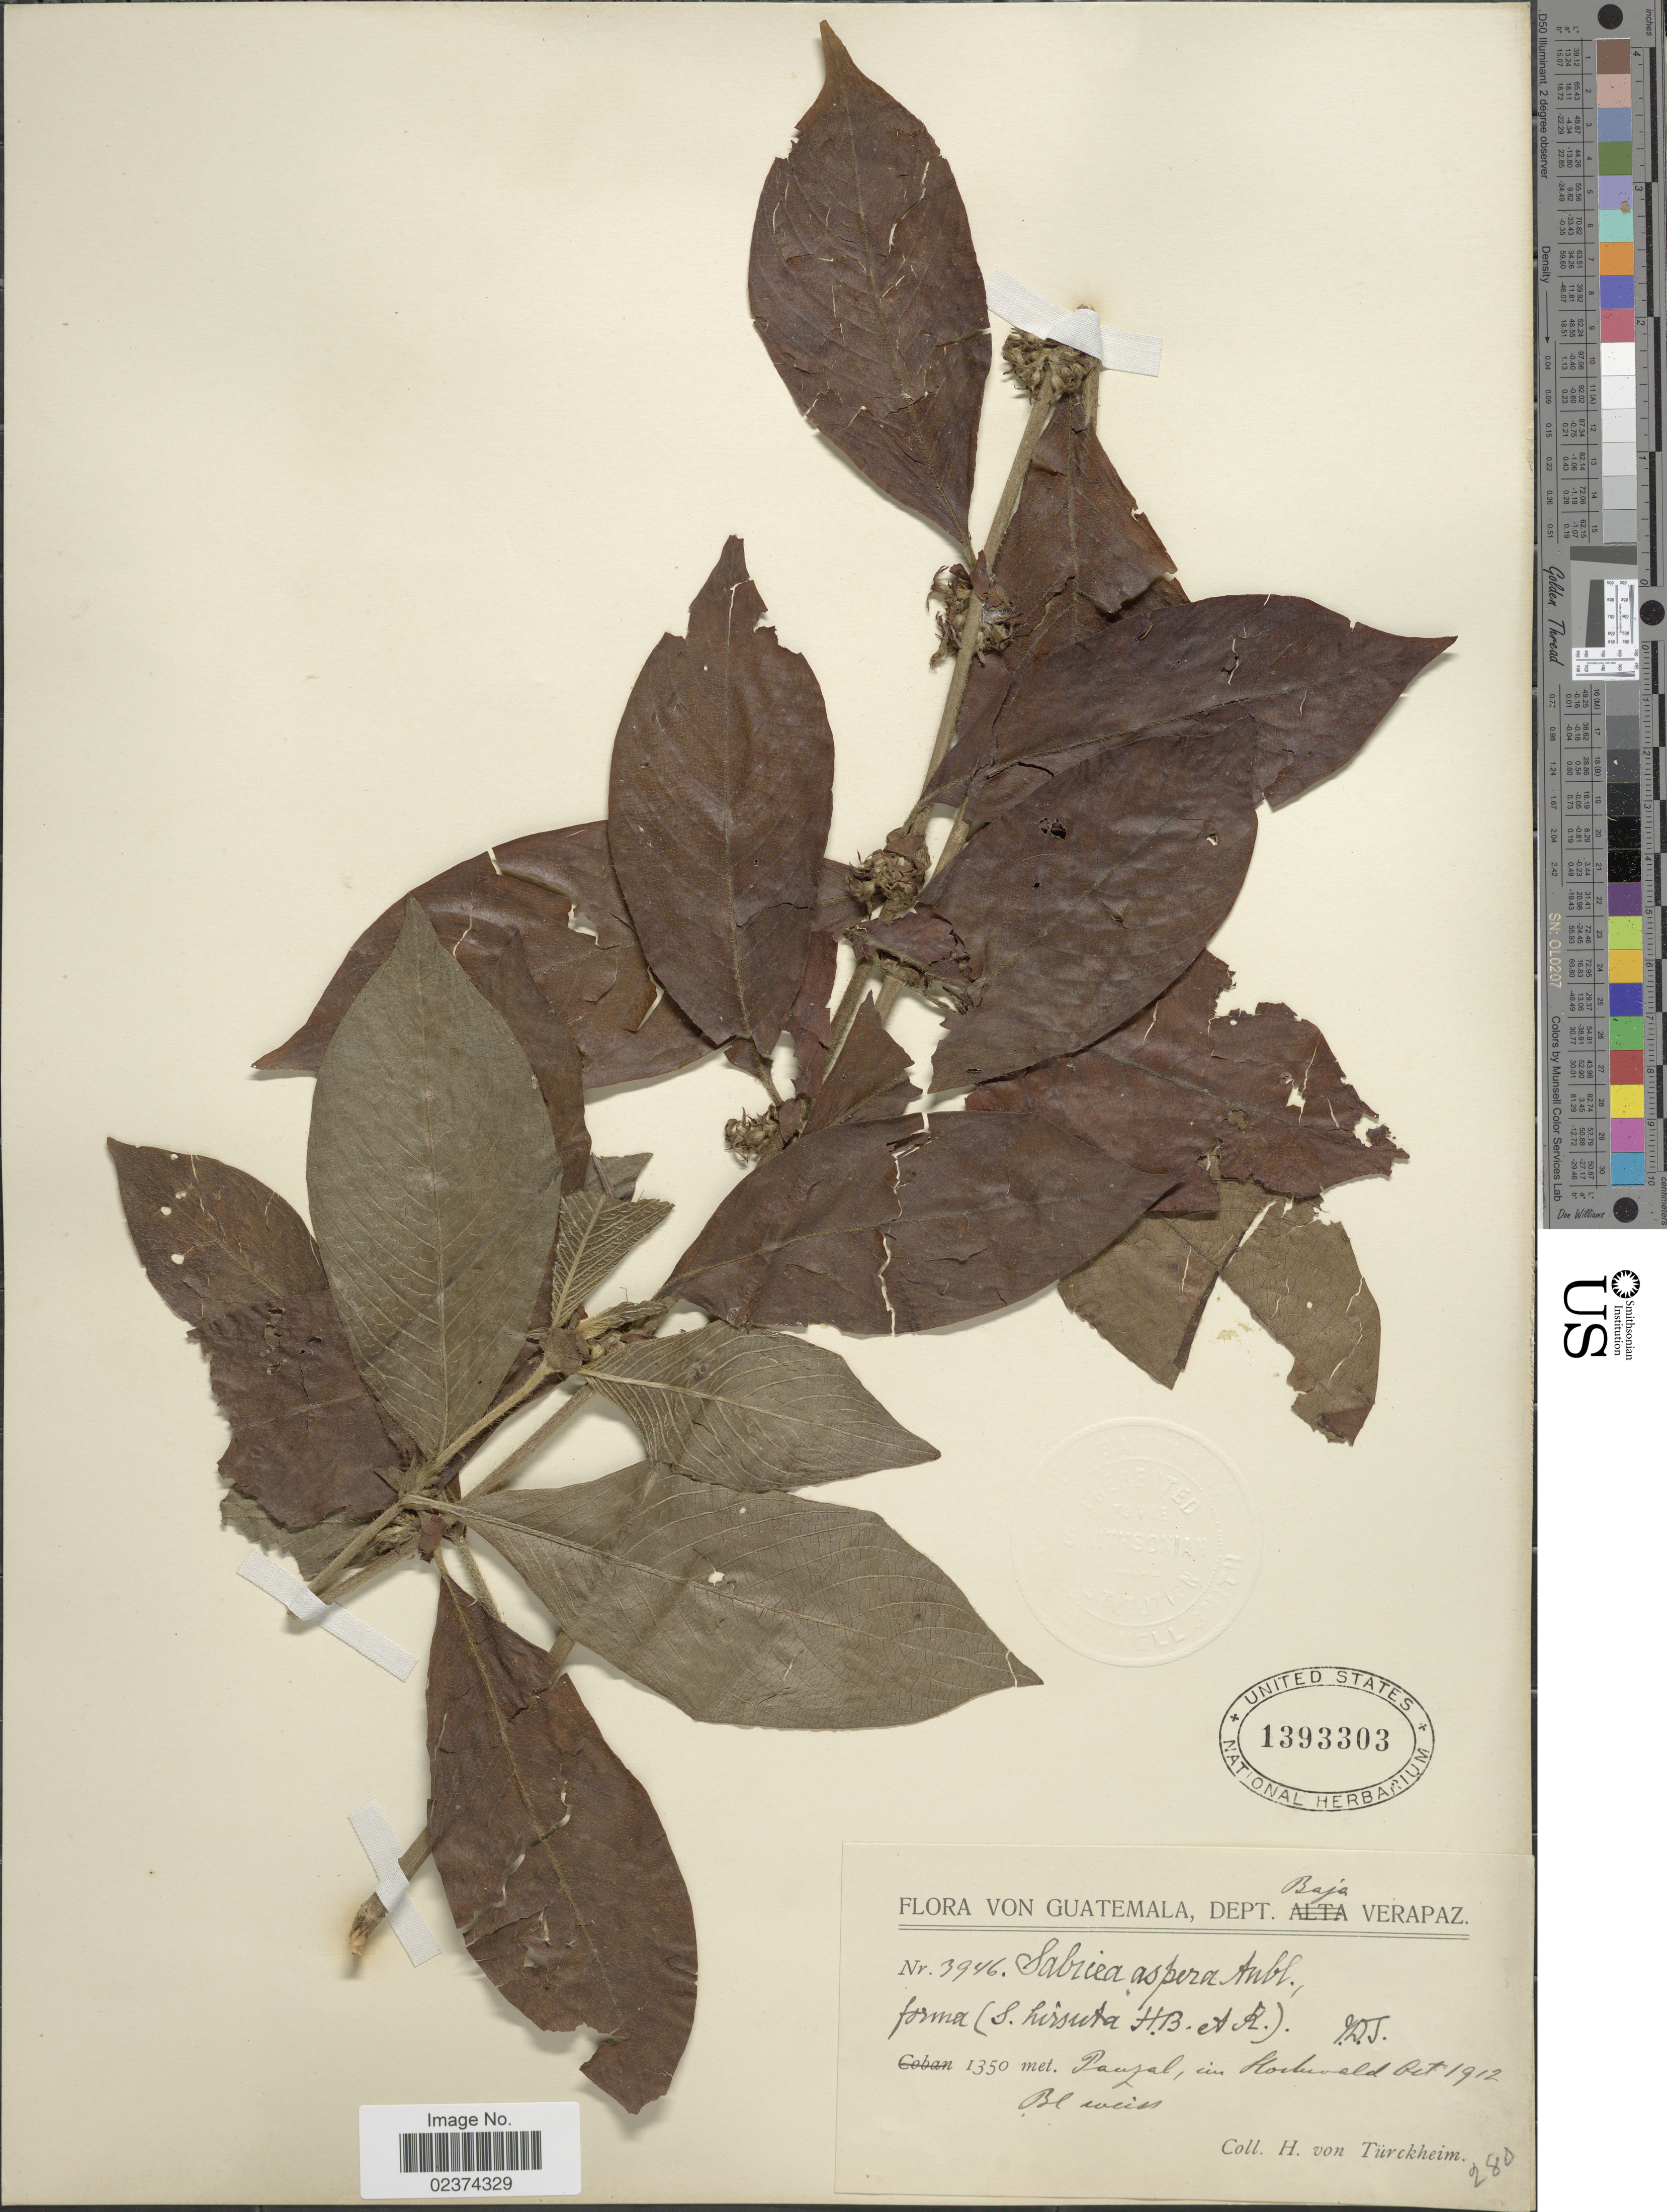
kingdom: Plantae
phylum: Tracheophyta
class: Magnoliopsida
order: Gentianales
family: Rubiaceae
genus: Sabicea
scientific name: Sabicea hirsuta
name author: Kunth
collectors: H. von Türckheim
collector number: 3946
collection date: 1912-10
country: Guatemala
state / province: Baja Verapaz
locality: Dept. Baja Verapaz. Pauzal, im Hochwald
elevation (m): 1350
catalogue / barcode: US 1393303